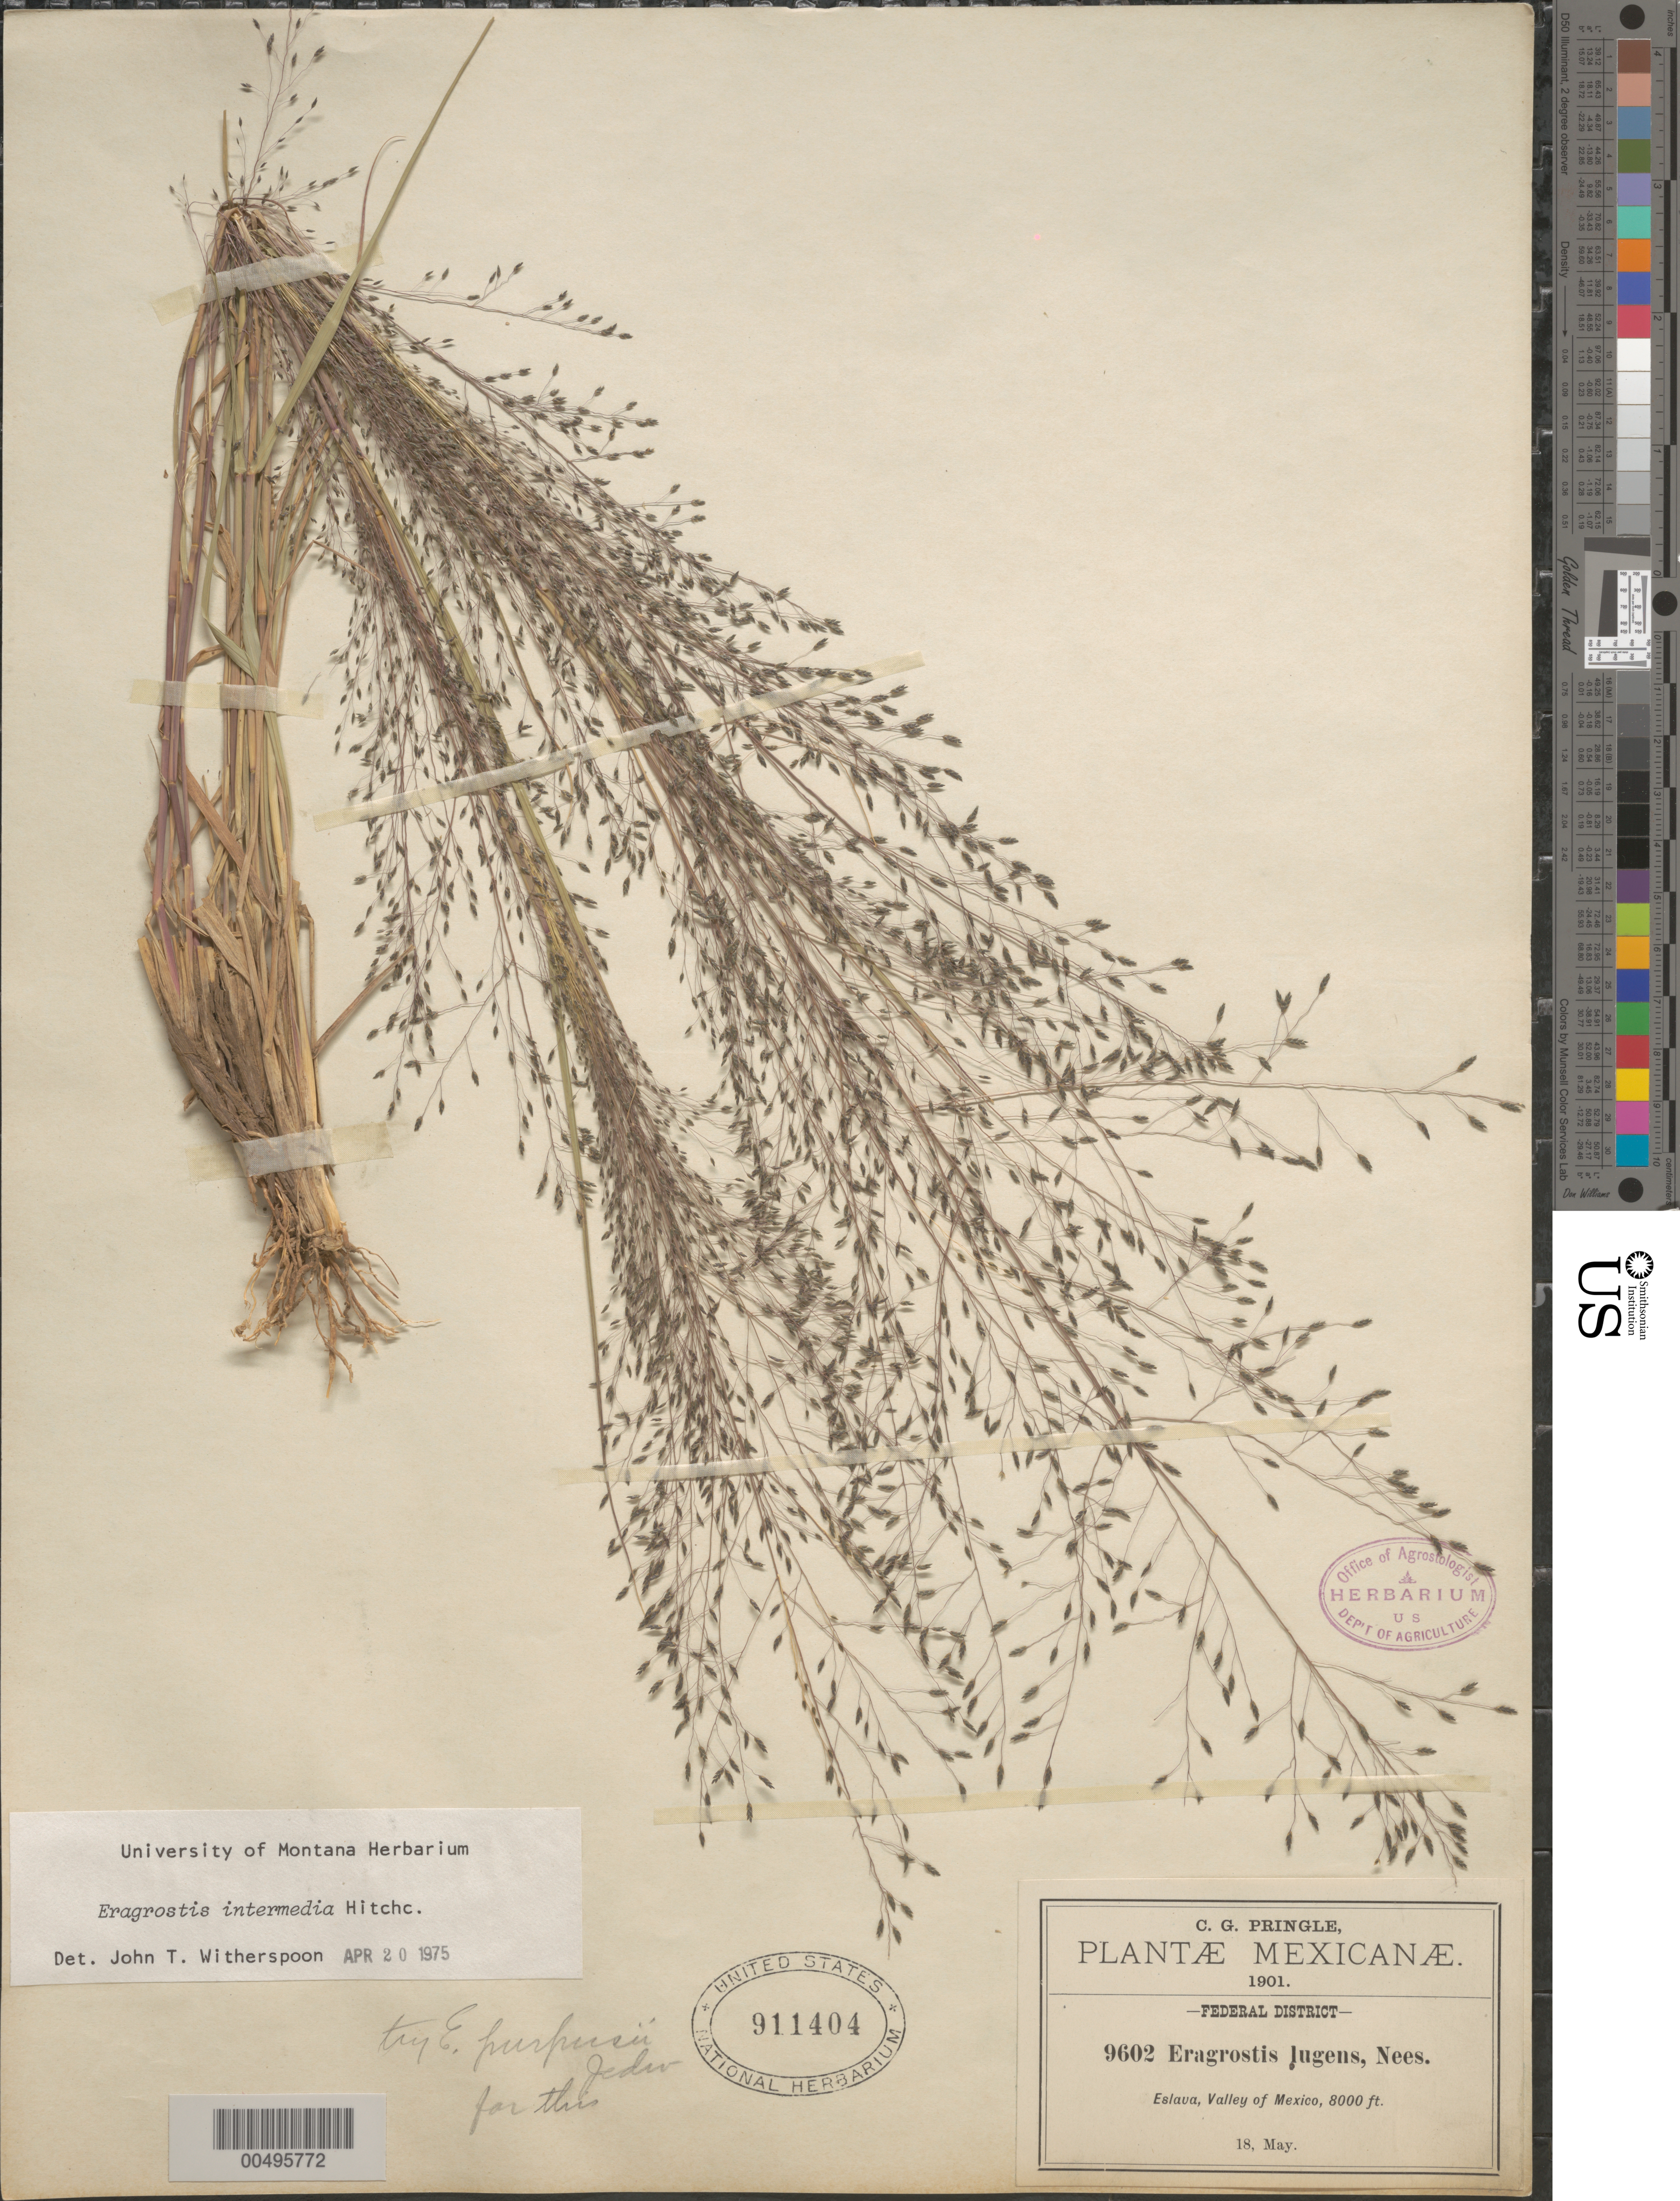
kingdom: Plantae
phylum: Tracheophyta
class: Liliopsida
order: Poales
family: Poaceae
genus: Eragrostis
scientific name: Eragrostis intermedia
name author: Hitchc.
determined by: Witherspoon, John T.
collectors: C. G. Pringle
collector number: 9602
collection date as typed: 18 May 1901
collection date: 1901-05-18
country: Mexico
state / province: Distrito Federal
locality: Eslava, Valley of Mexico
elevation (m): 2438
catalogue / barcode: US 911404